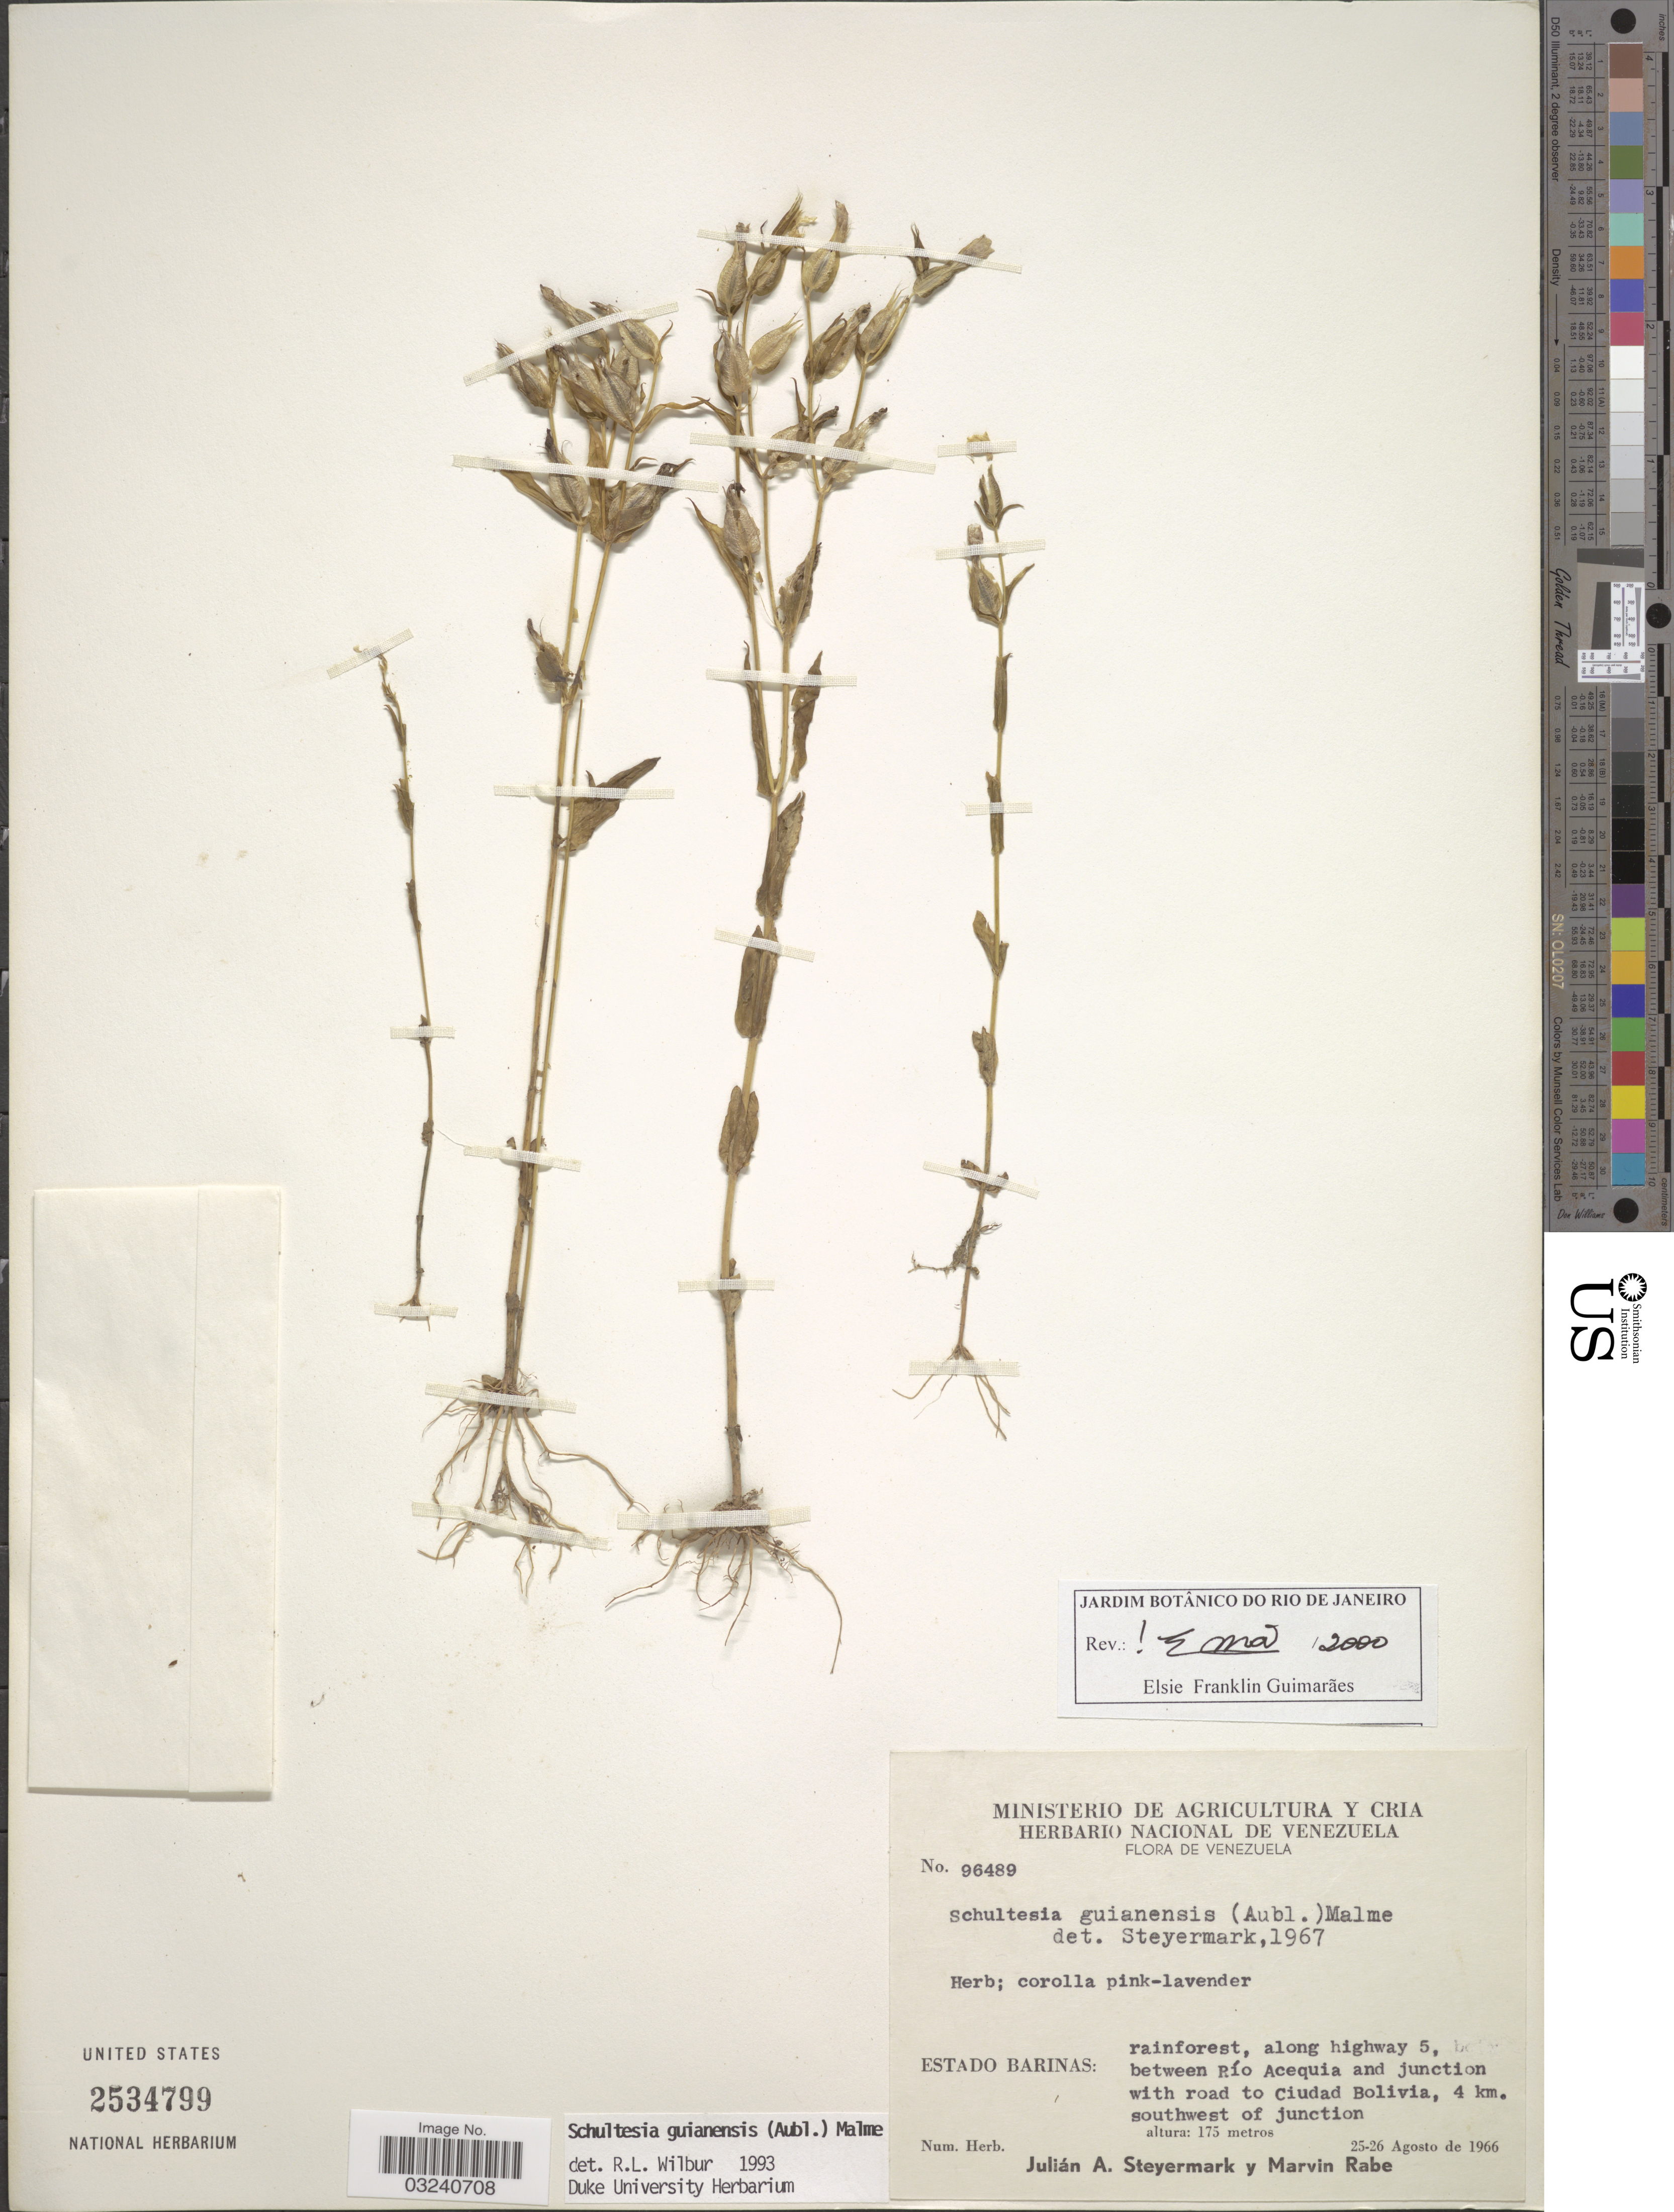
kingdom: Plantae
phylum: Tracheophyta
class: Magnoliopsida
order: Gentianales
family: Gentianaceae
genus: Schultesia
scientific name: Schultesia guianensis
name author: (Aubl.) Malme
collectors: J. Steyermark & M. Rabe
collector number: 96489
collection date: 1966-08-25/1966-08-26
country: Venezuela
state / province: Barinas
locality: Rainforest, along highway 5, between Río Acequia and junction with road to Ciudad Bolivia, 4 km. southwest of junction.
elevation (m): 175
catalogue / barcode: US 2534799